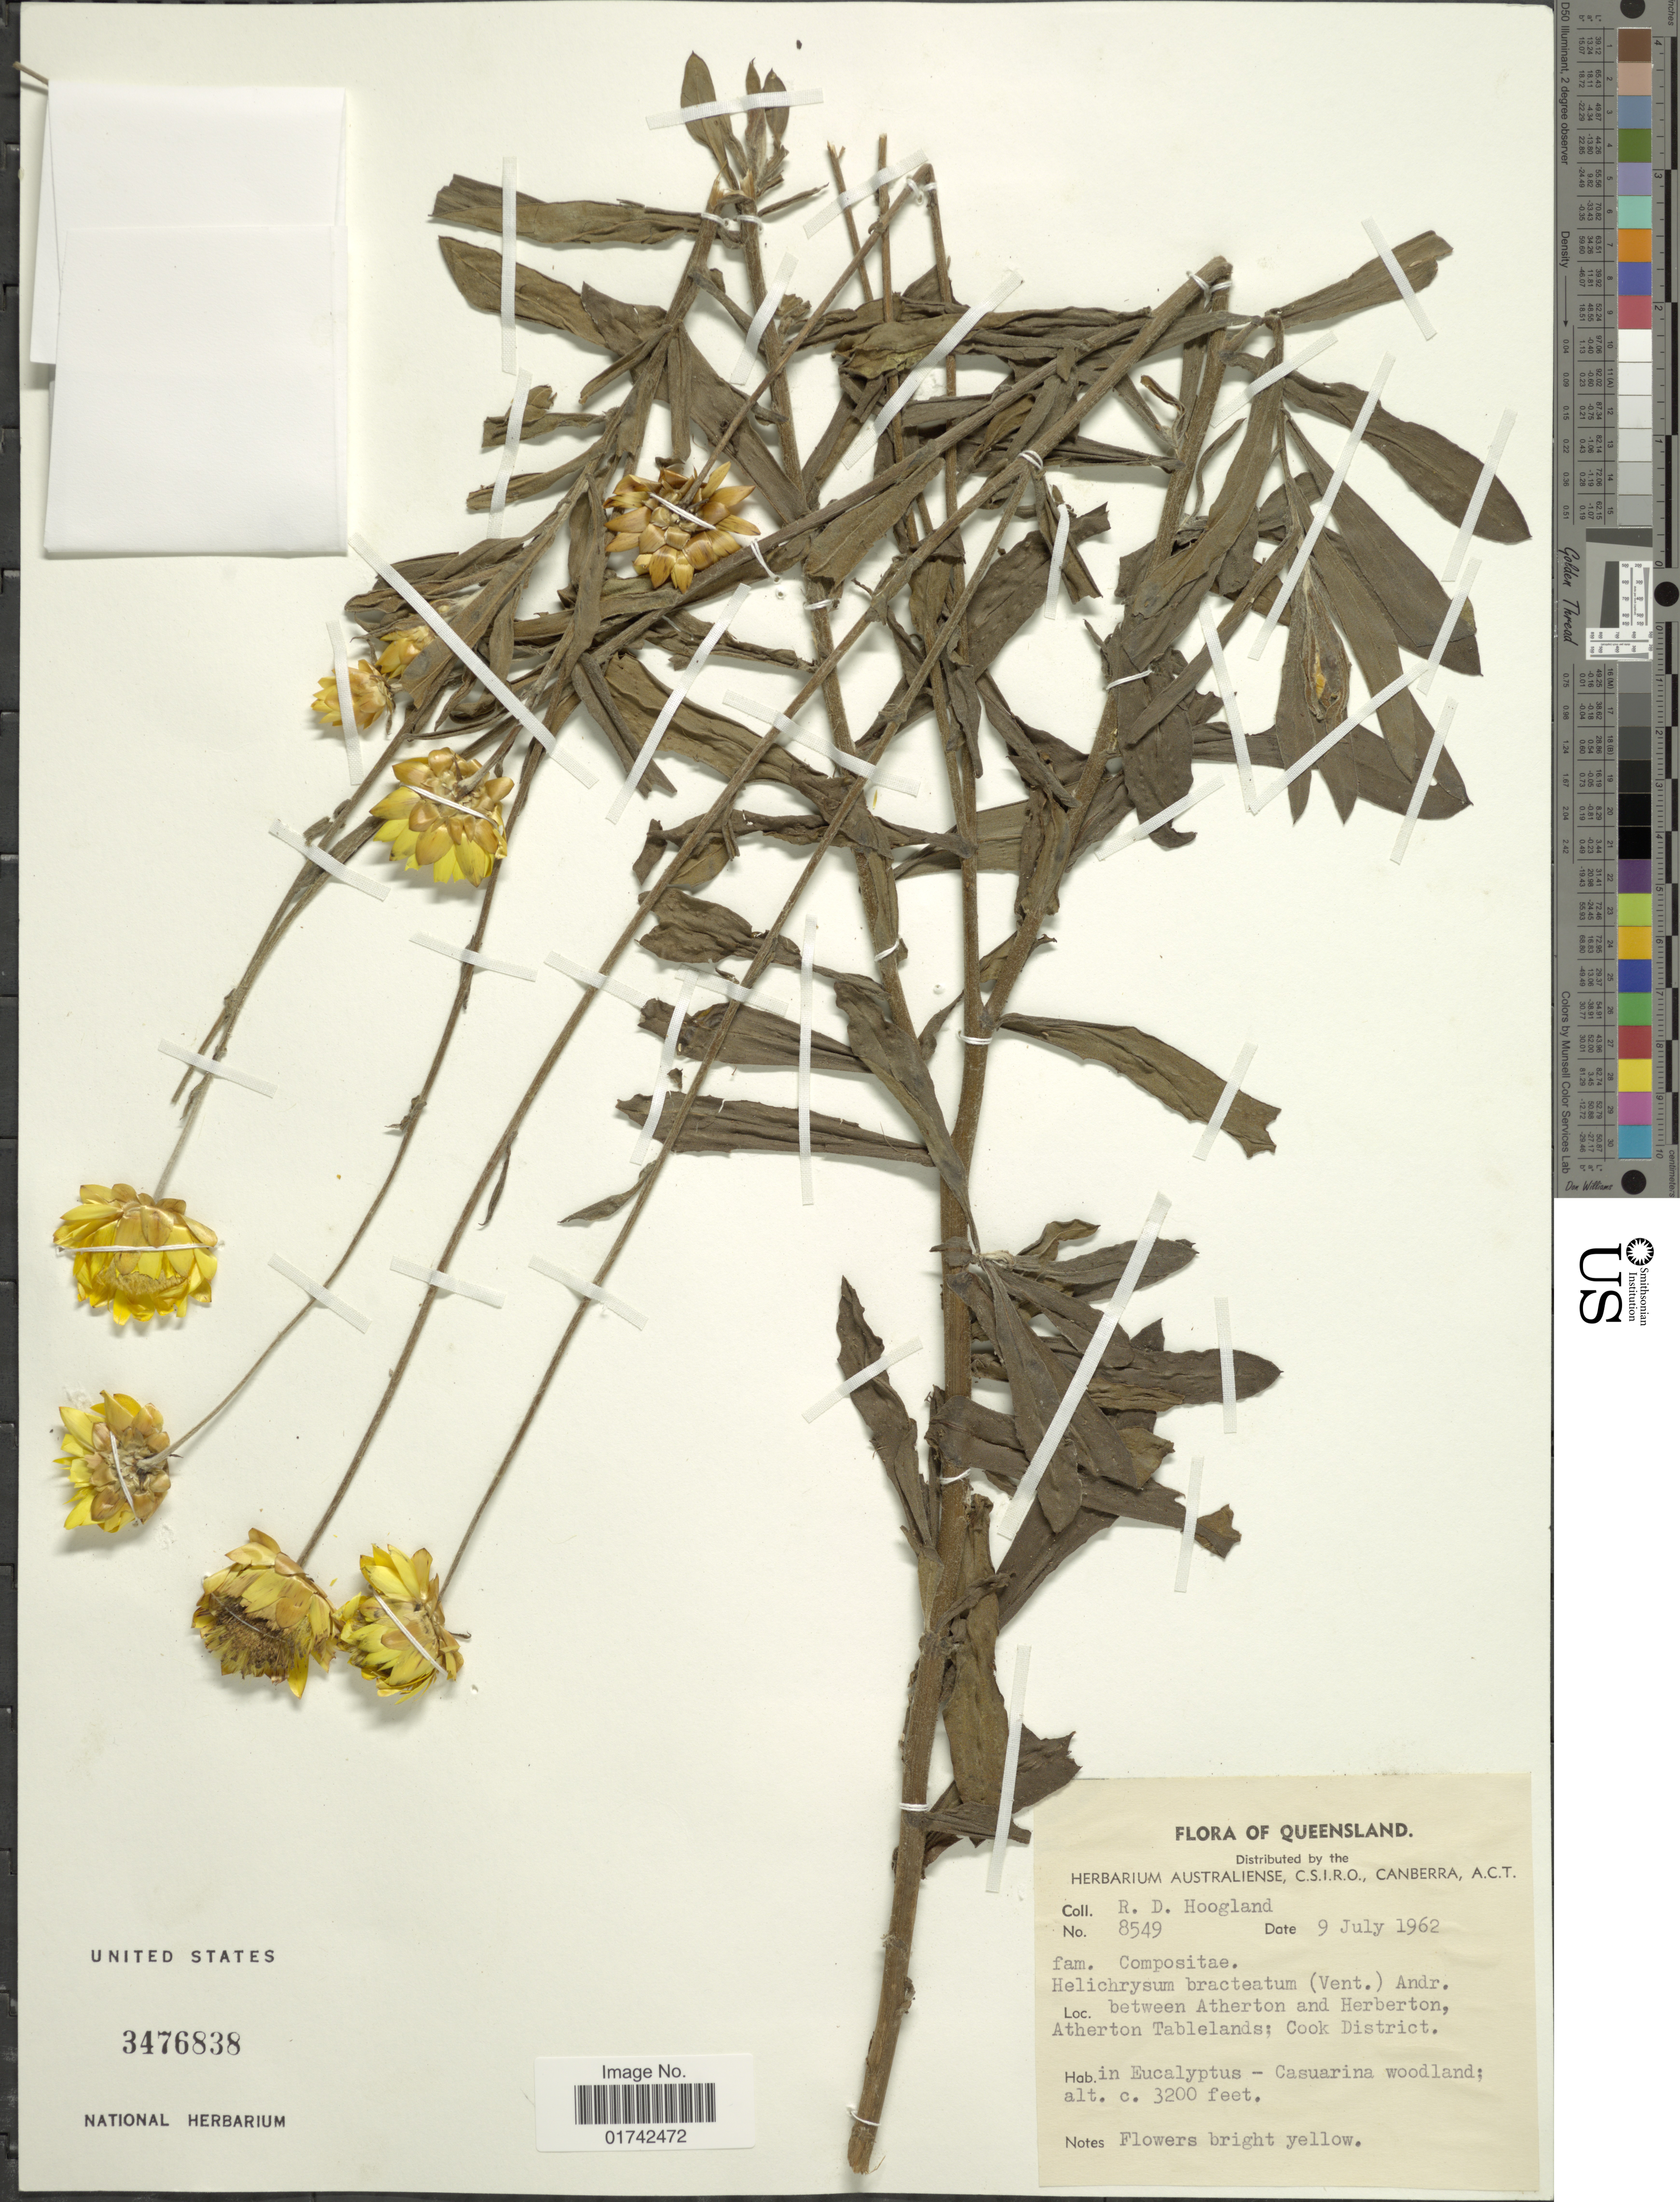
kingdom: Plantae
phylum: Tracheophyta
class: Magnoliopsida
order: Asterales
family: Asteraceae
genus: Helichrysum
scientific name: Helichrysum bracteatum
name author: (Vent.) Haw.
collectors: R. D. Hoogland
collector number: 8549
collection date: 1962-07-09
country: Australia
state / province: Queensland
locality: Between Atherton and Herberton, Atherton Tablelands, Cook District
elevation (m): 975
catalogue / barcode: US 3476838